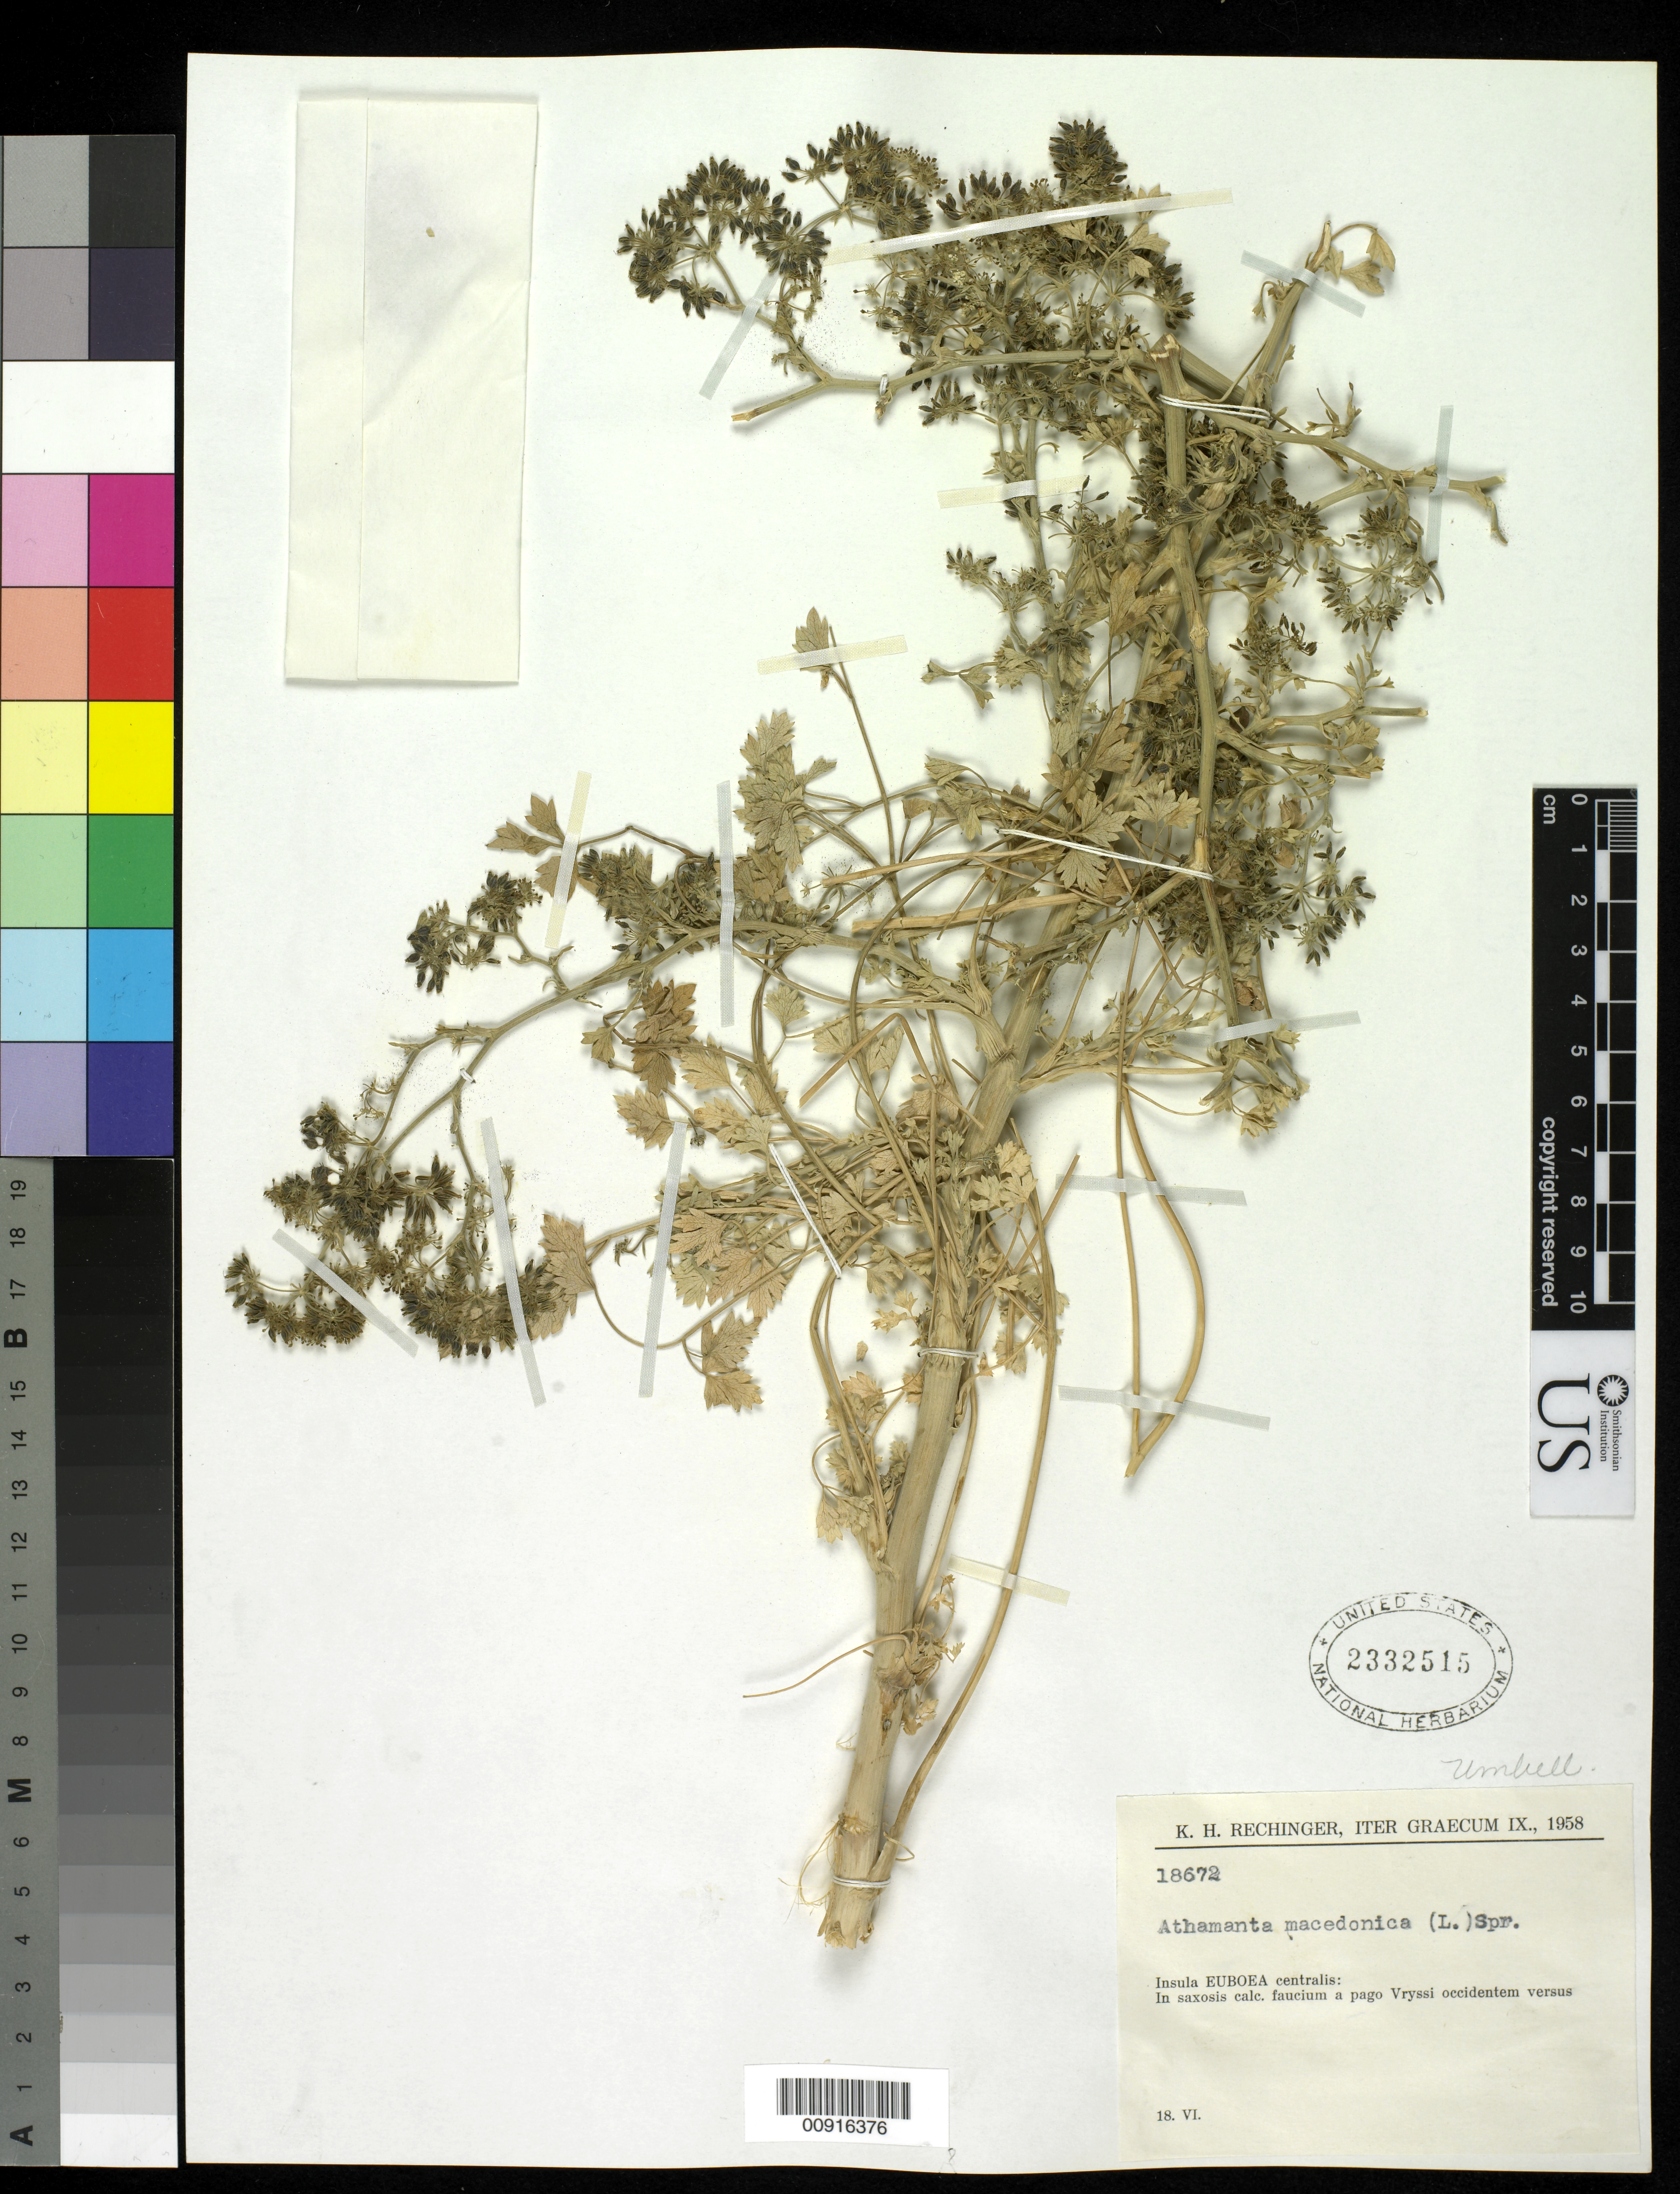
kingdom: Plantae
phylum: Tracheophyta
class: Magnoliopsida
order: Apiales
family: Apiaceae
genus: Athamanta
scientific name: Athamanta macedonica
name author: (L.) Spreng.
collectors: K. H. Rechinger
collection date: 1958-06-18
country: Greece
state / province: Central Greece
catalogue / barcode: US 2332515